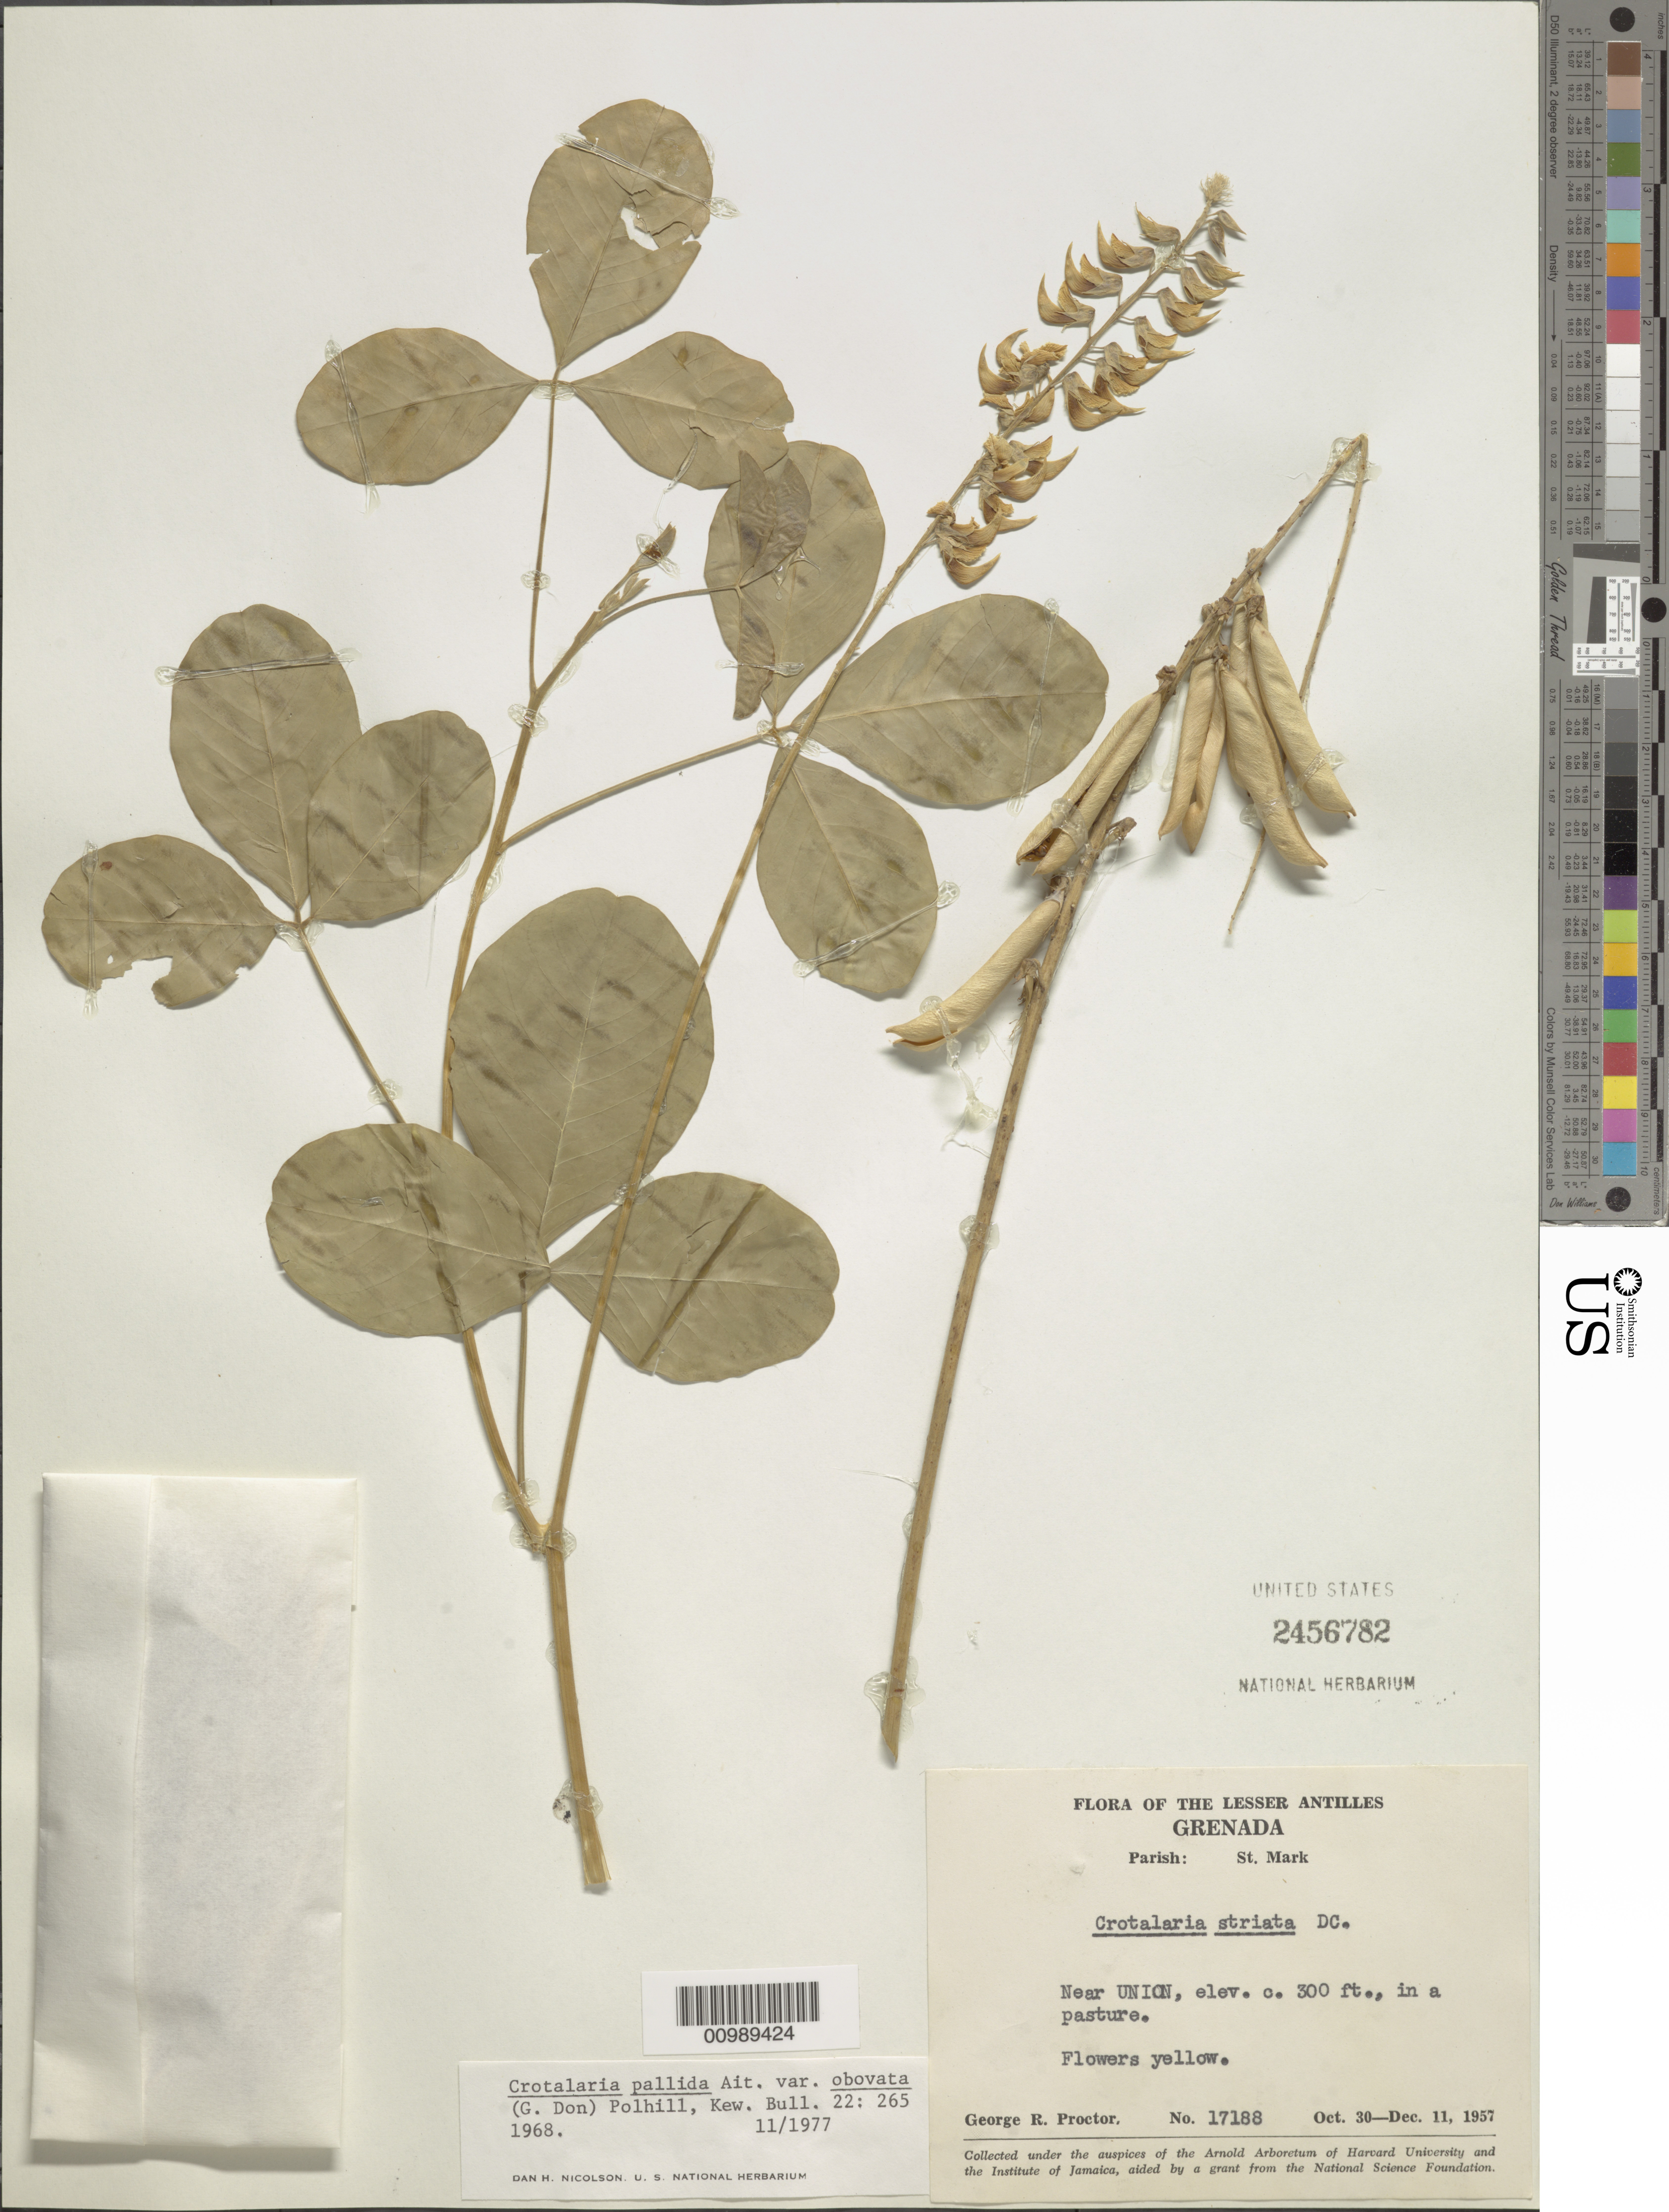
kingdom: Plantae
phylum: Tracheophyta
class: Magnoliopsida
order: Fabales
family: Fabaceae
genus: Crotalaria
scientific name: Crotalaria pallida var. obovata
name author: (G. Don) Polhill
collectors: G. R. Proctor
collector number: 17188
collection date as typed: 30 Oct 1957 to 11 Dec 1957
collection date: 1957-10-30/1957-12-11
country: Grenada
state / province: Saint Mark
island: Grenada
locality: Near Union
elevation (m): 91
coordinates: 0 N, 0 E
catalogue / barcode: US 2456782